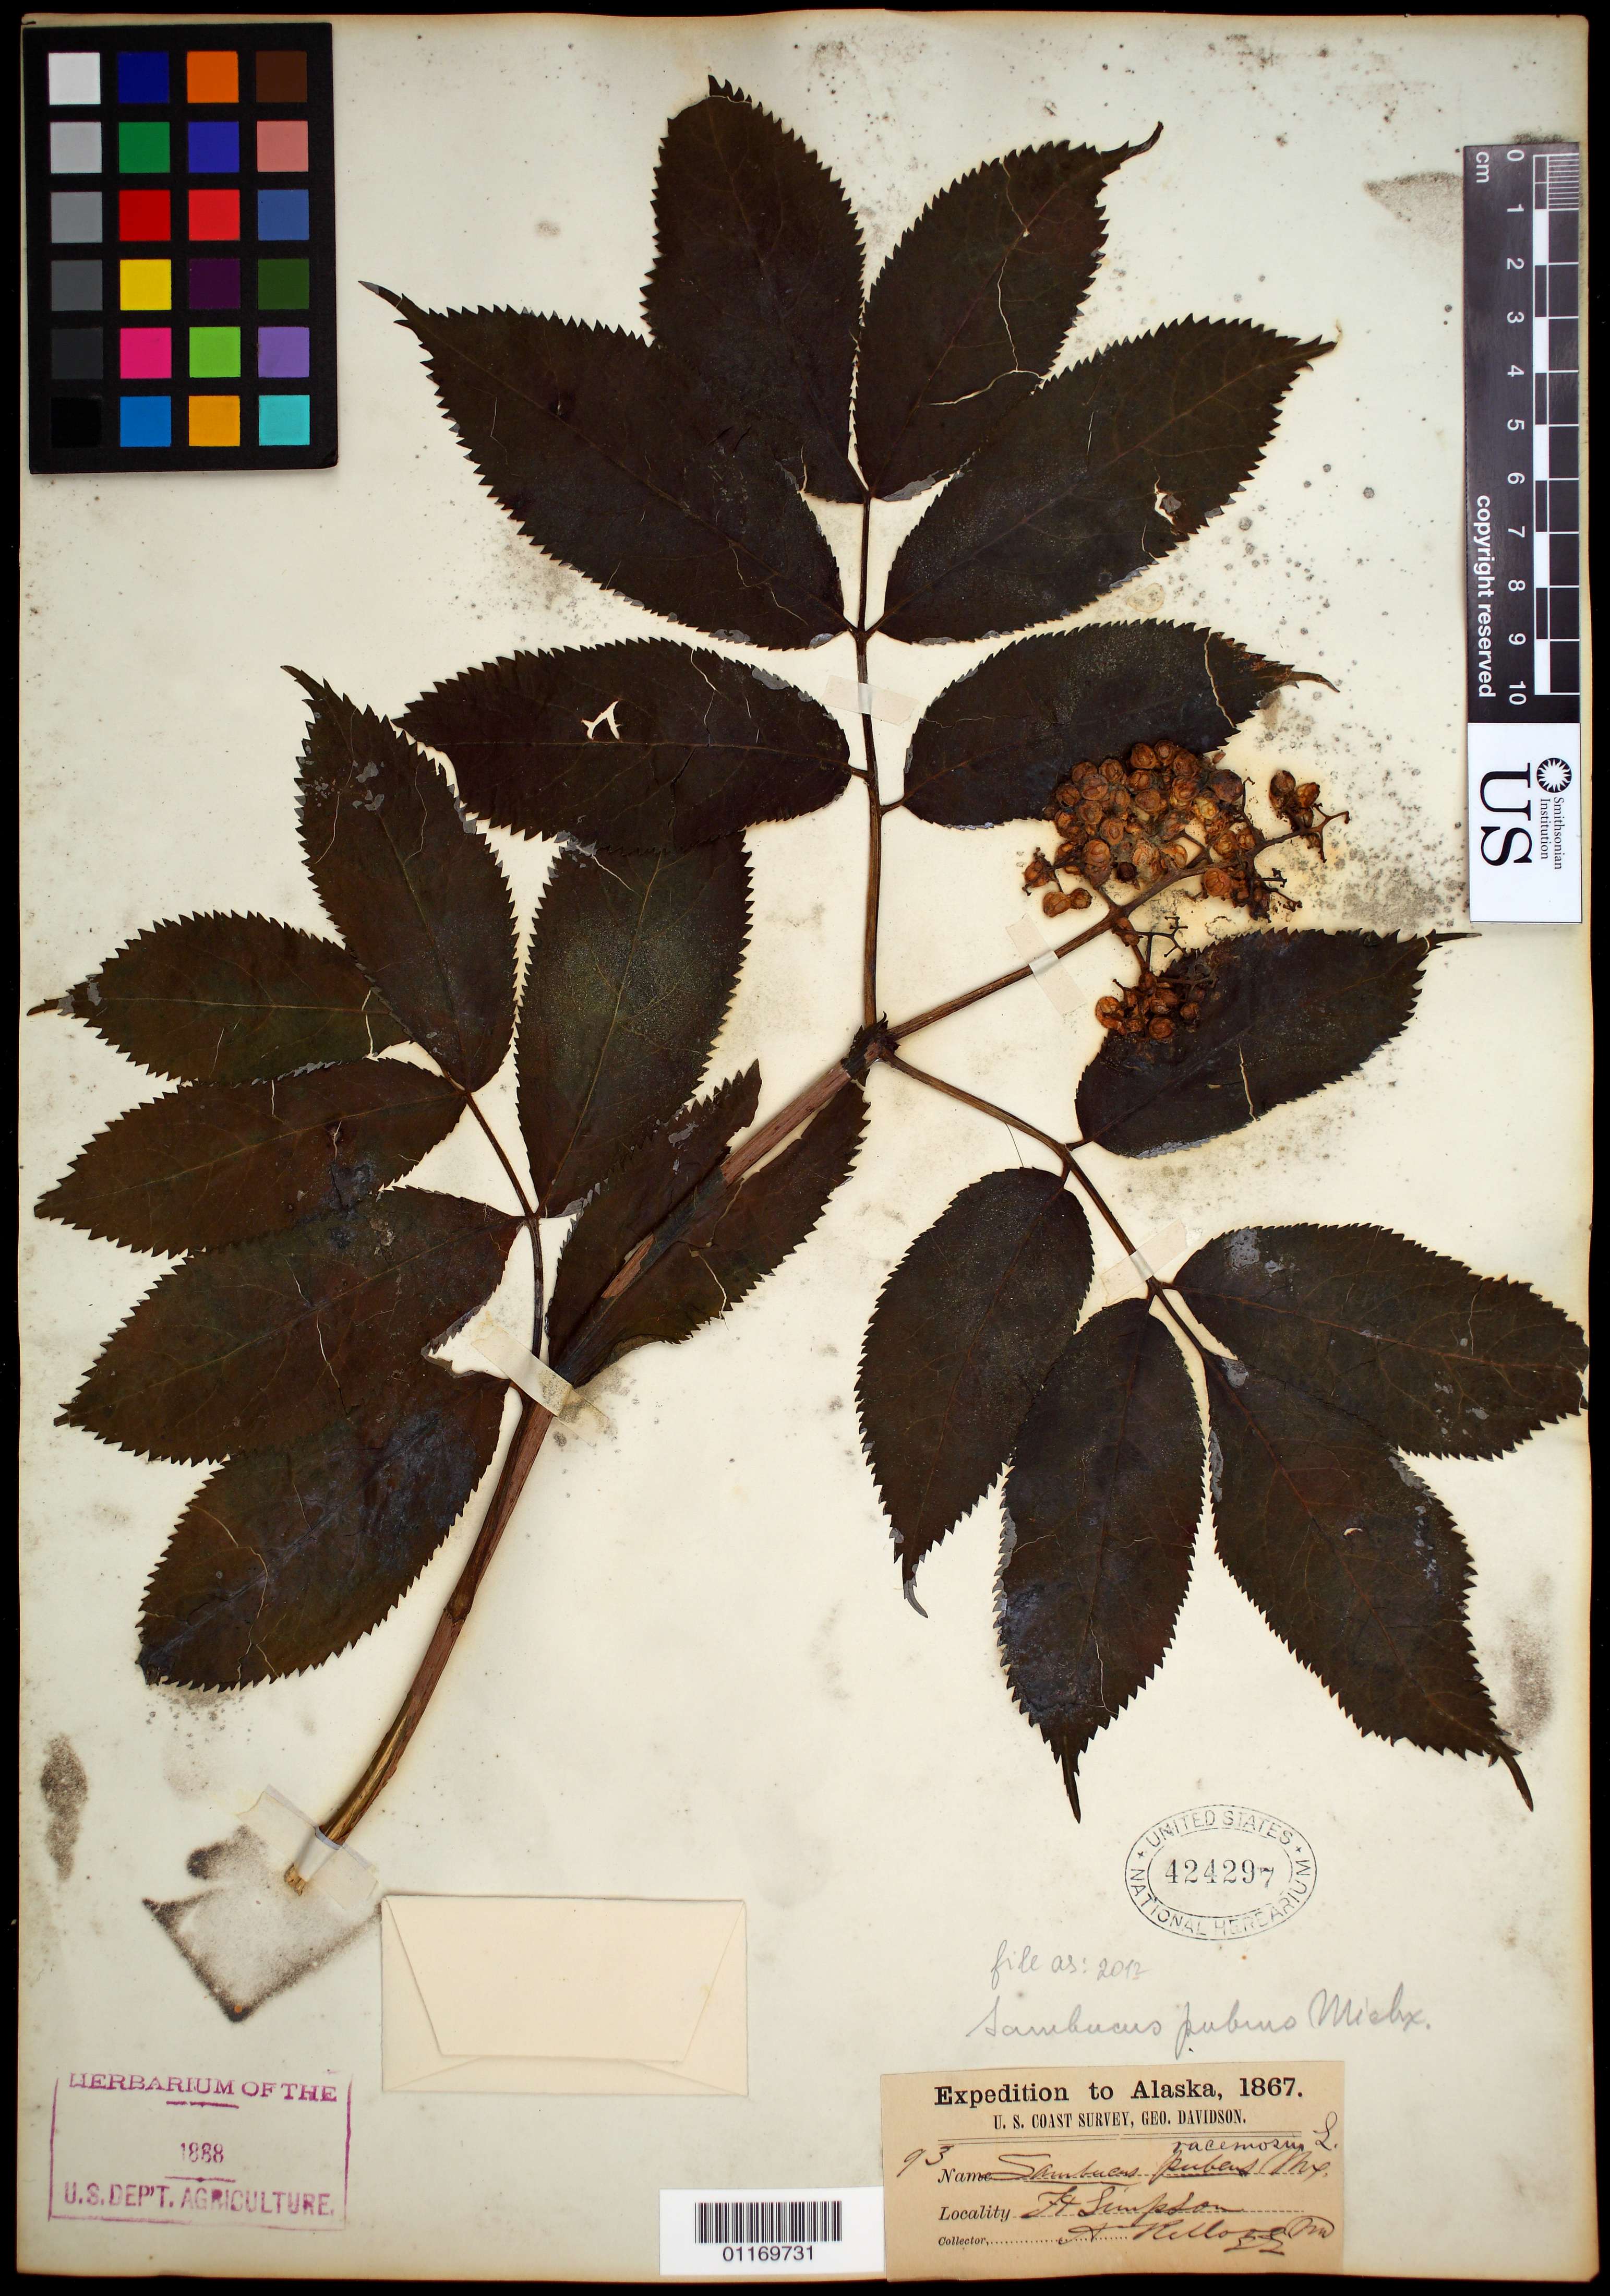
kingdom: Plantae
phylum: Tracheophyta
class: Magnoliopsida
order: Dipsacales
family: Viburnaceae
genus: Sambucus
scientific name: Sambucus pubens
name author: Michx.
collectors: A. Kellogg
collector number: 93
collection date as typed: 1867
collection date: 1867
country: Canada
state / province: Northwest Territories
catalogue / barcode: US 424297